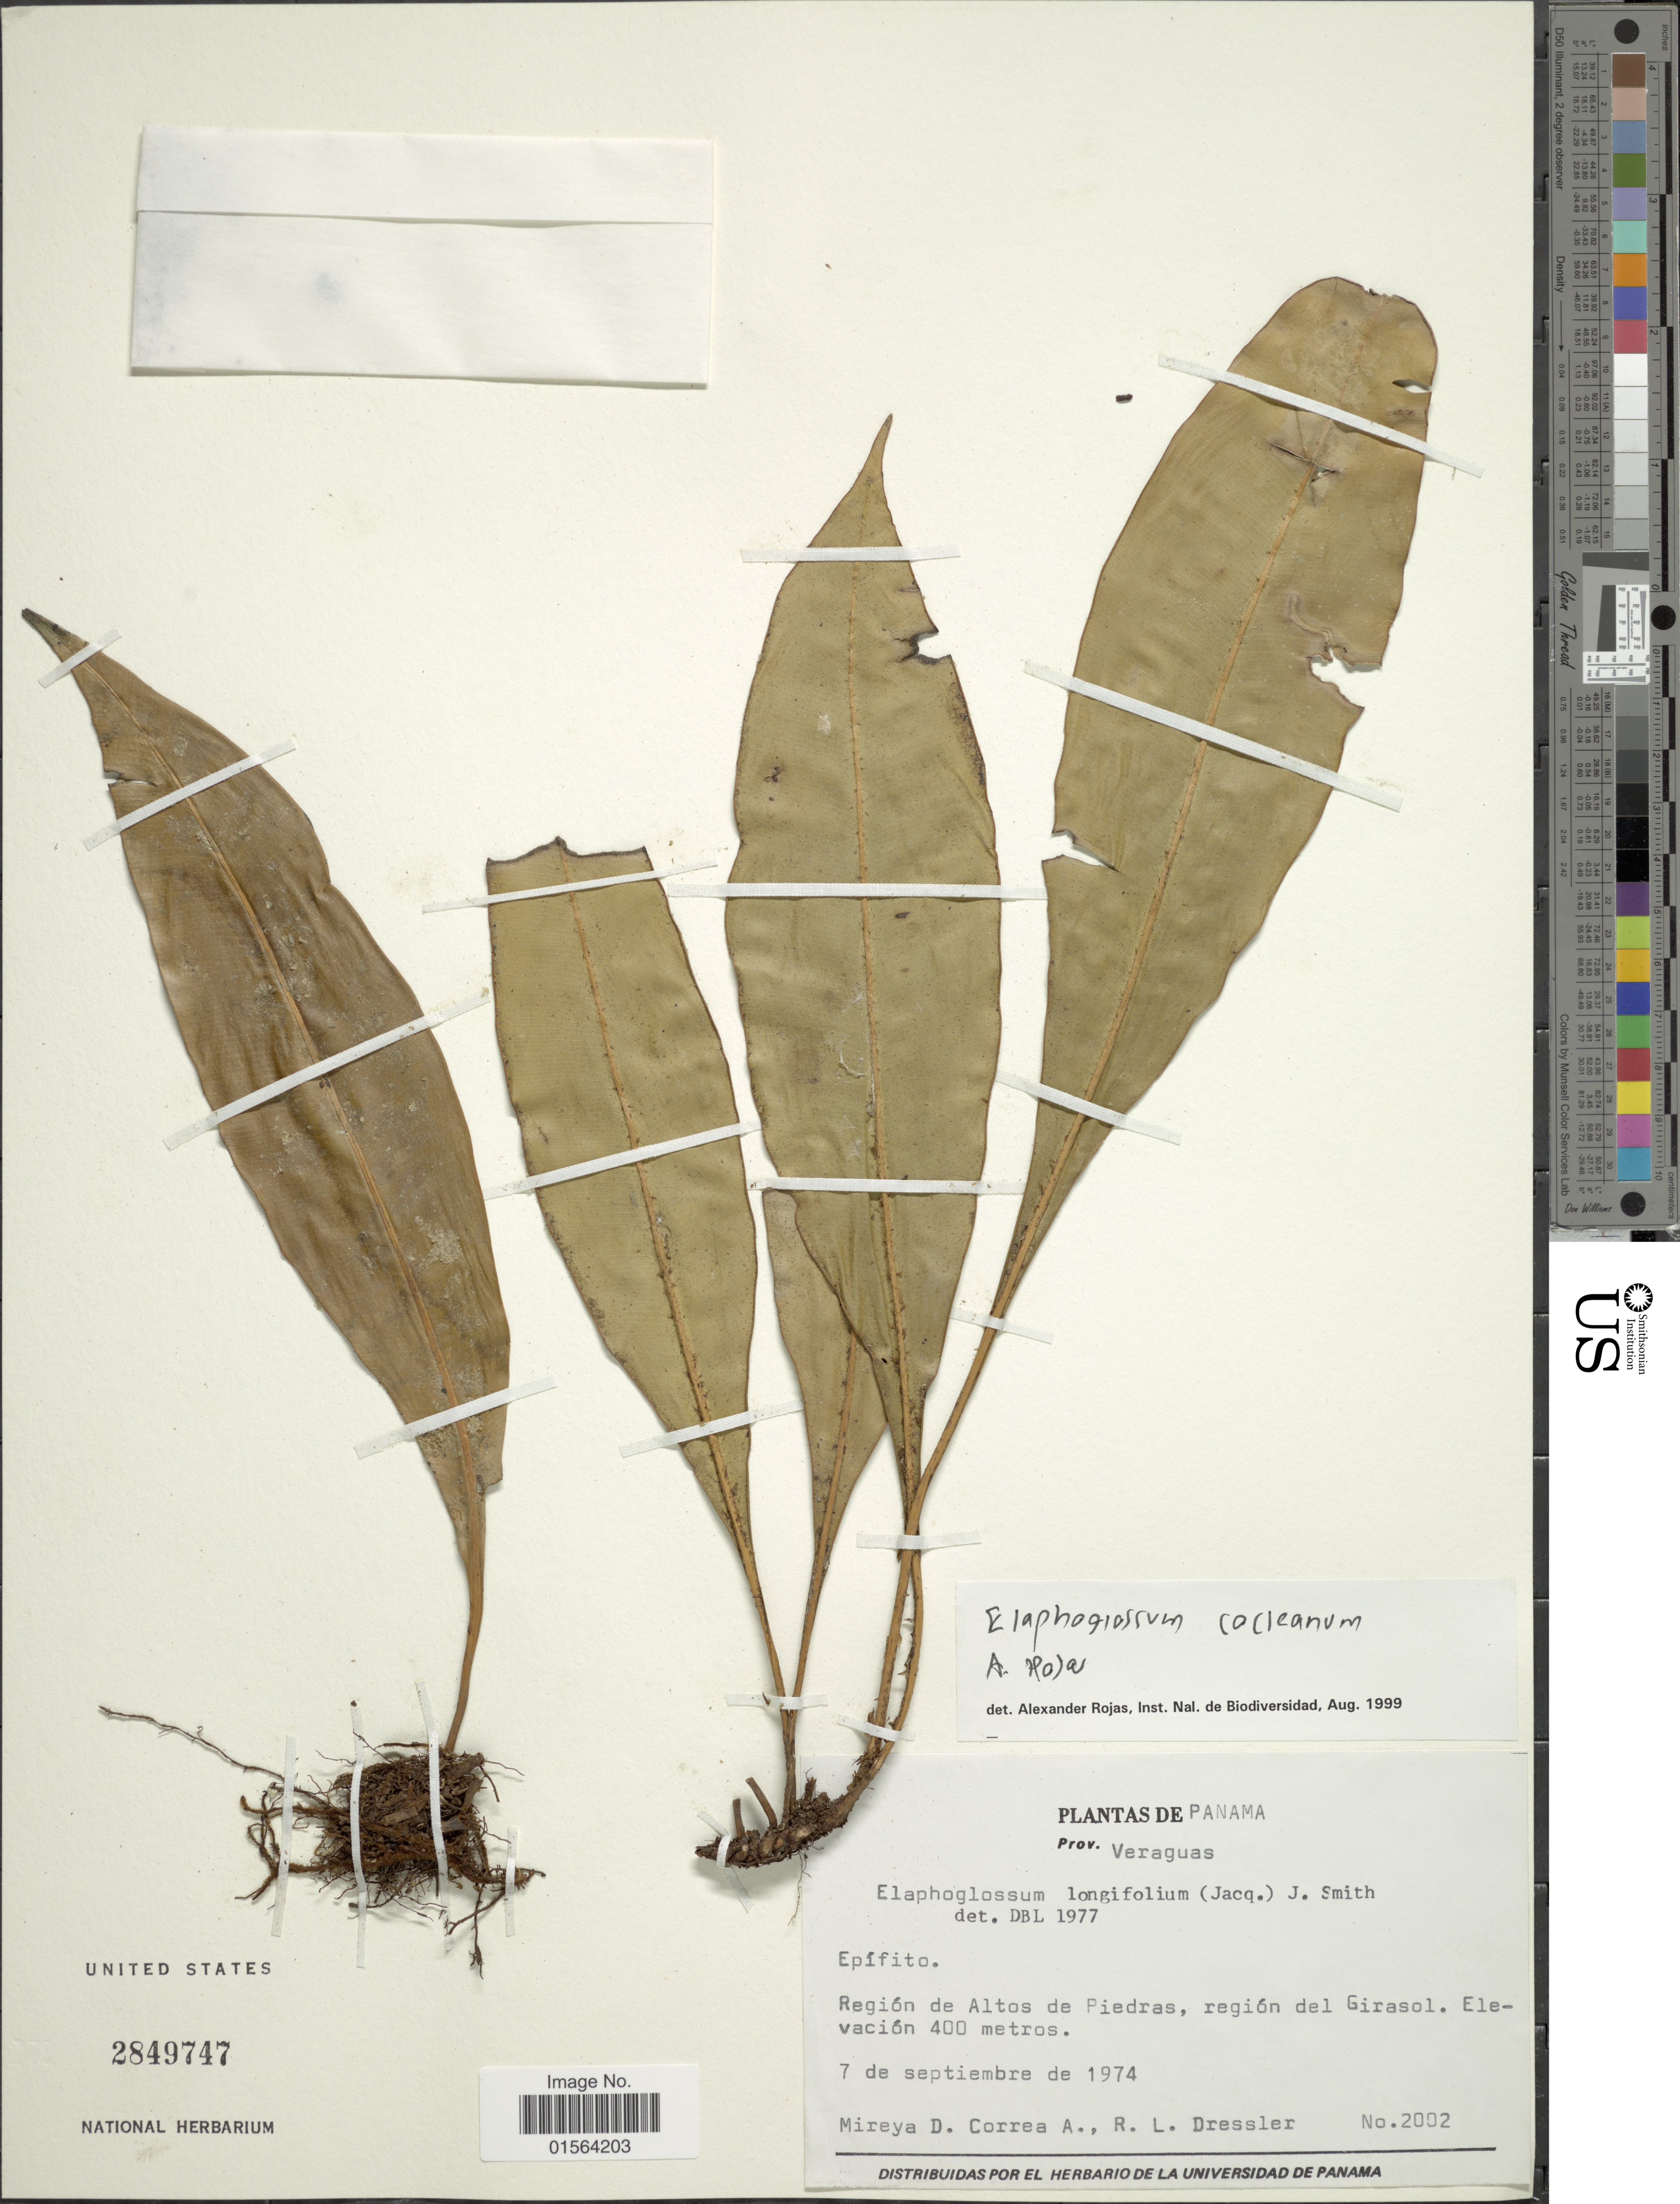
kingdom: Plantae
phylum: Tracheophyta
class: Polypodiopsida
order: Polypodiales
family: Dryopteridaceae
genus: Elaphoglossum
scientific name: Elaphoglossum latifolium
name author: (Sw.) J. Sm.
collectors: M. D. Corrêa-A. & R. Dressler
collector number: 2002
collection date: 1974-09-07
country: Panama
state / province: Veraguas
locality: Prov. Veraguas, Region de Altos de Piedras, region del Girasol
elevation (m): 400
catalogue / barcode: US 2849747